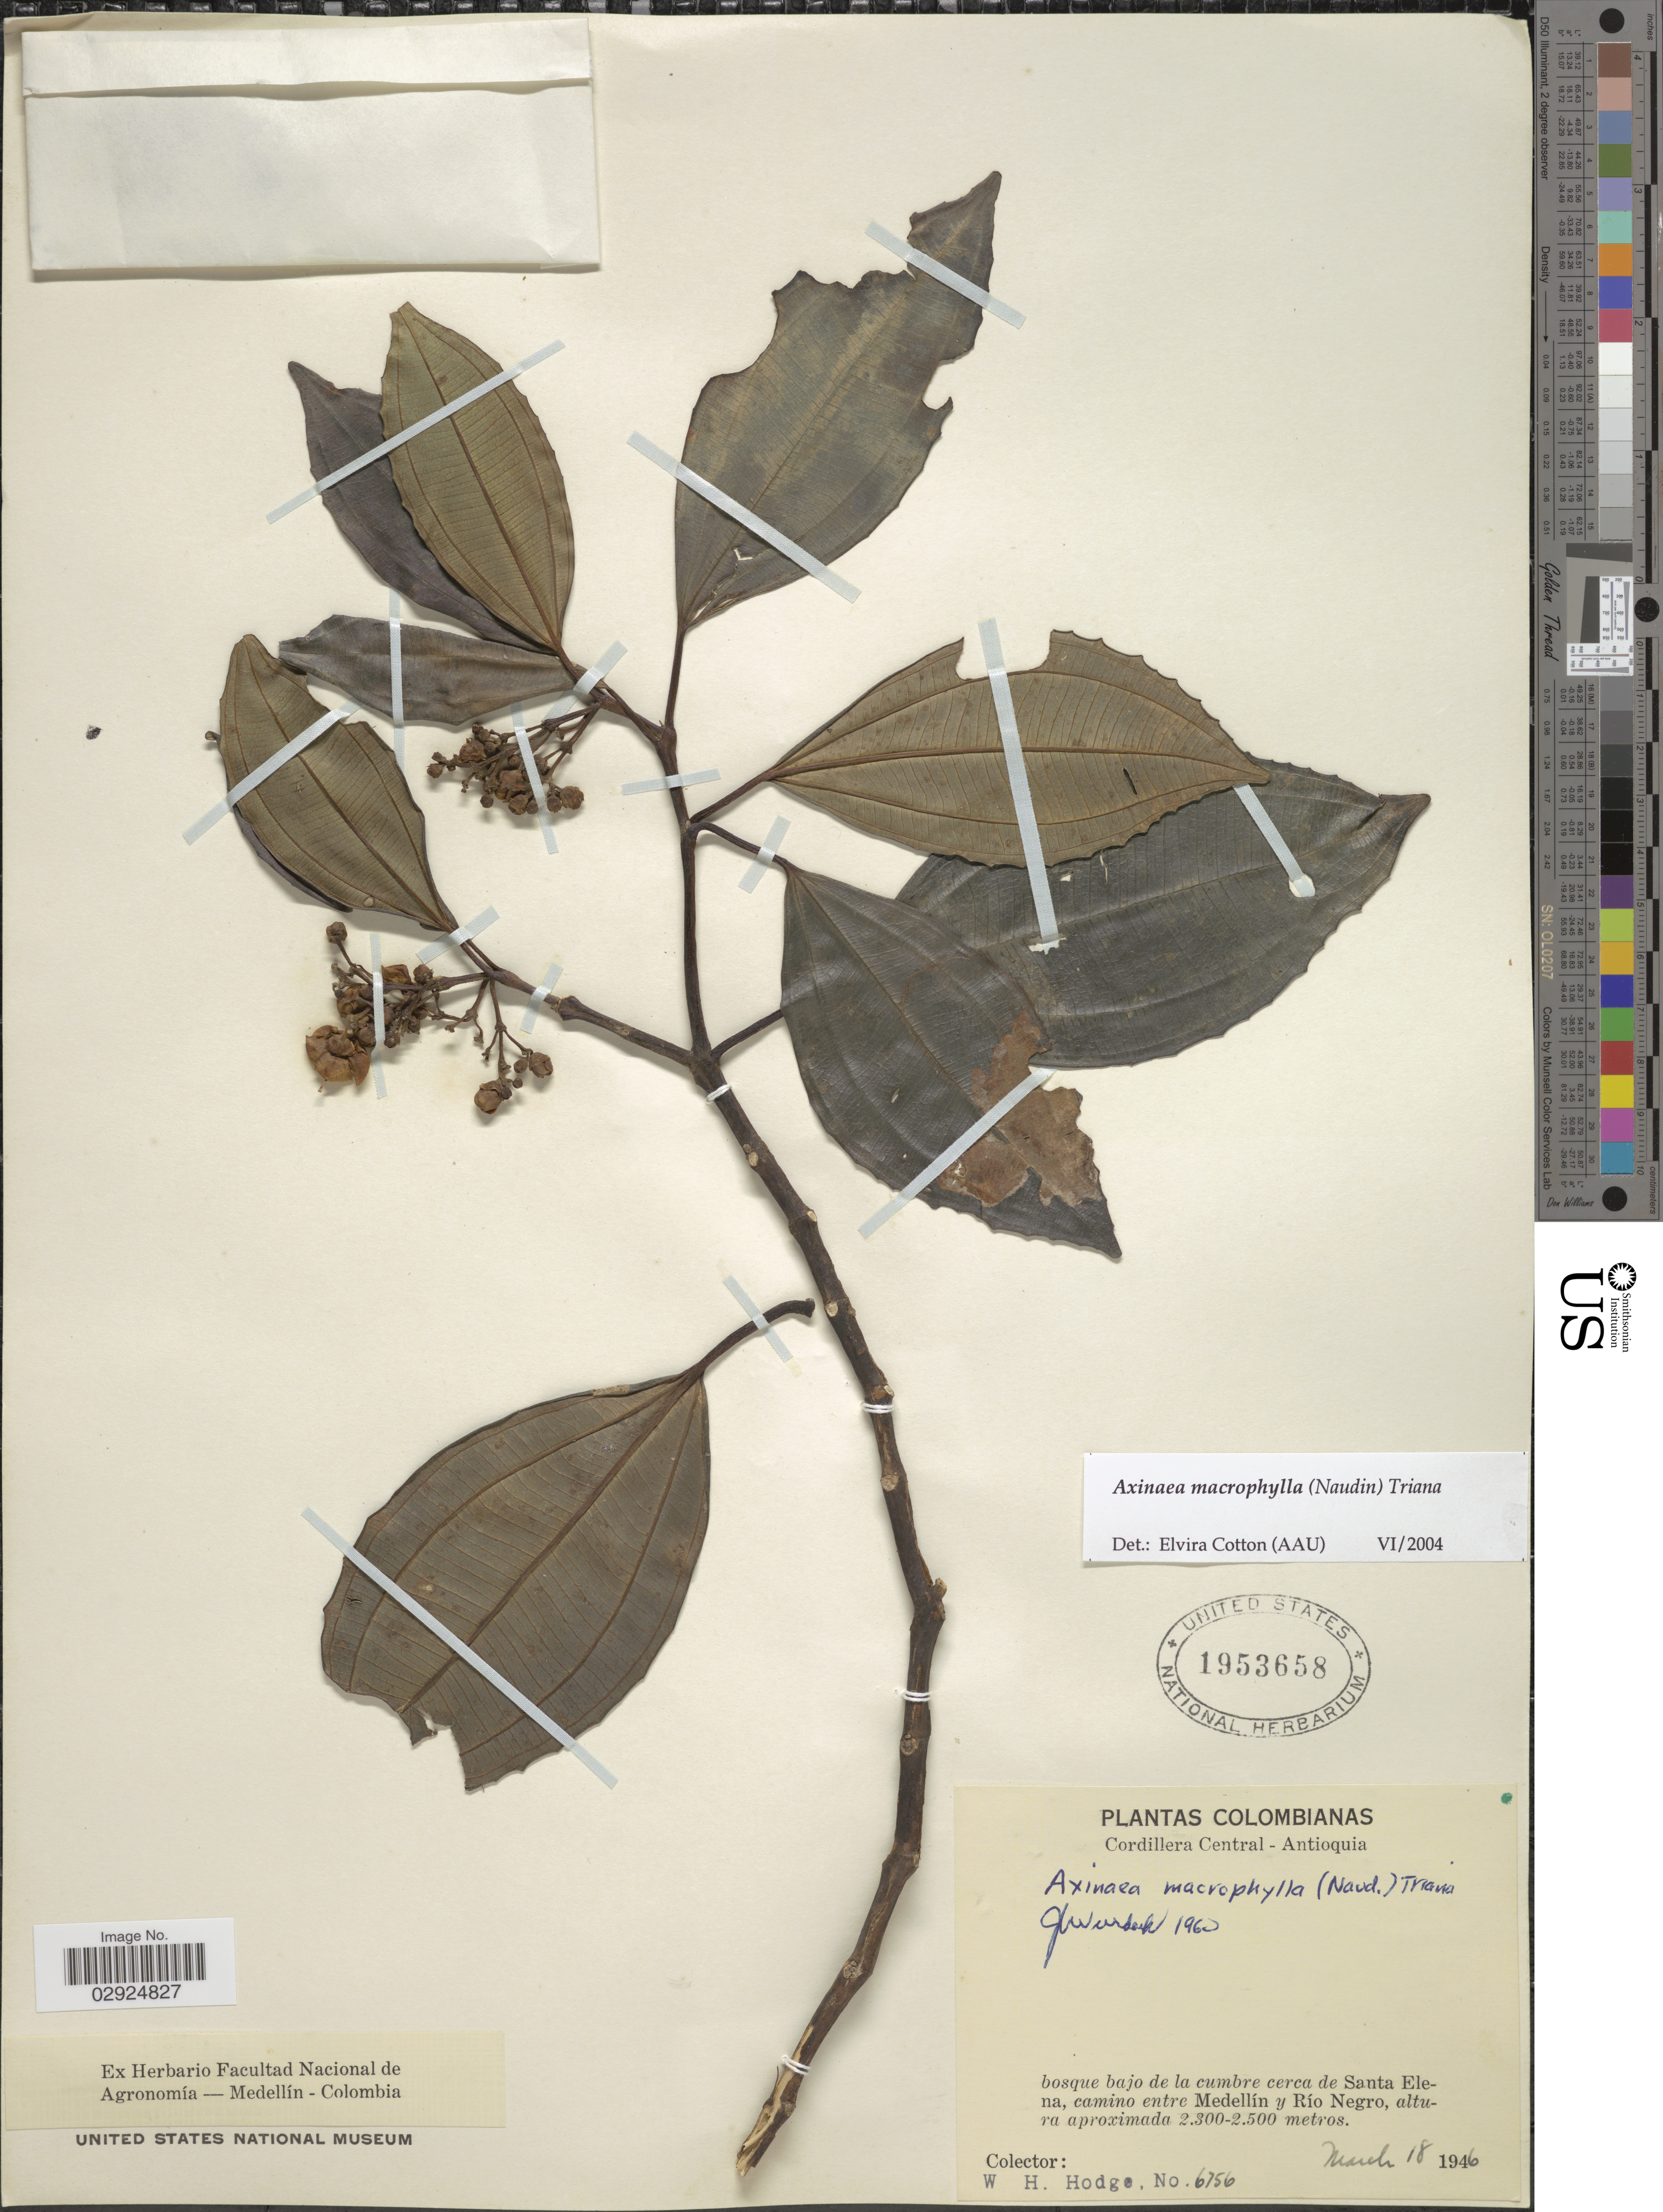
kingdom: Plantae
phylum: Tracheophyta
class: Magnoliopsida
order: Myrtales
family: Melastomataceae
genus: Axinaea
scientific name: Axinaea macrophylla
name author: (Naudin) Triana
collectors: W. Hodge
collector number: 6756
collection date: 1946-03-18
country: Colombia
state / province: Antioquia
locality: Cordillera Central - Antioquia. Bosque bajo de la cumbre cerca de Santa Elena, camino entre Medellín y Río Negro.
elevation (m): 2300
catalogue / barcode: US 1953658